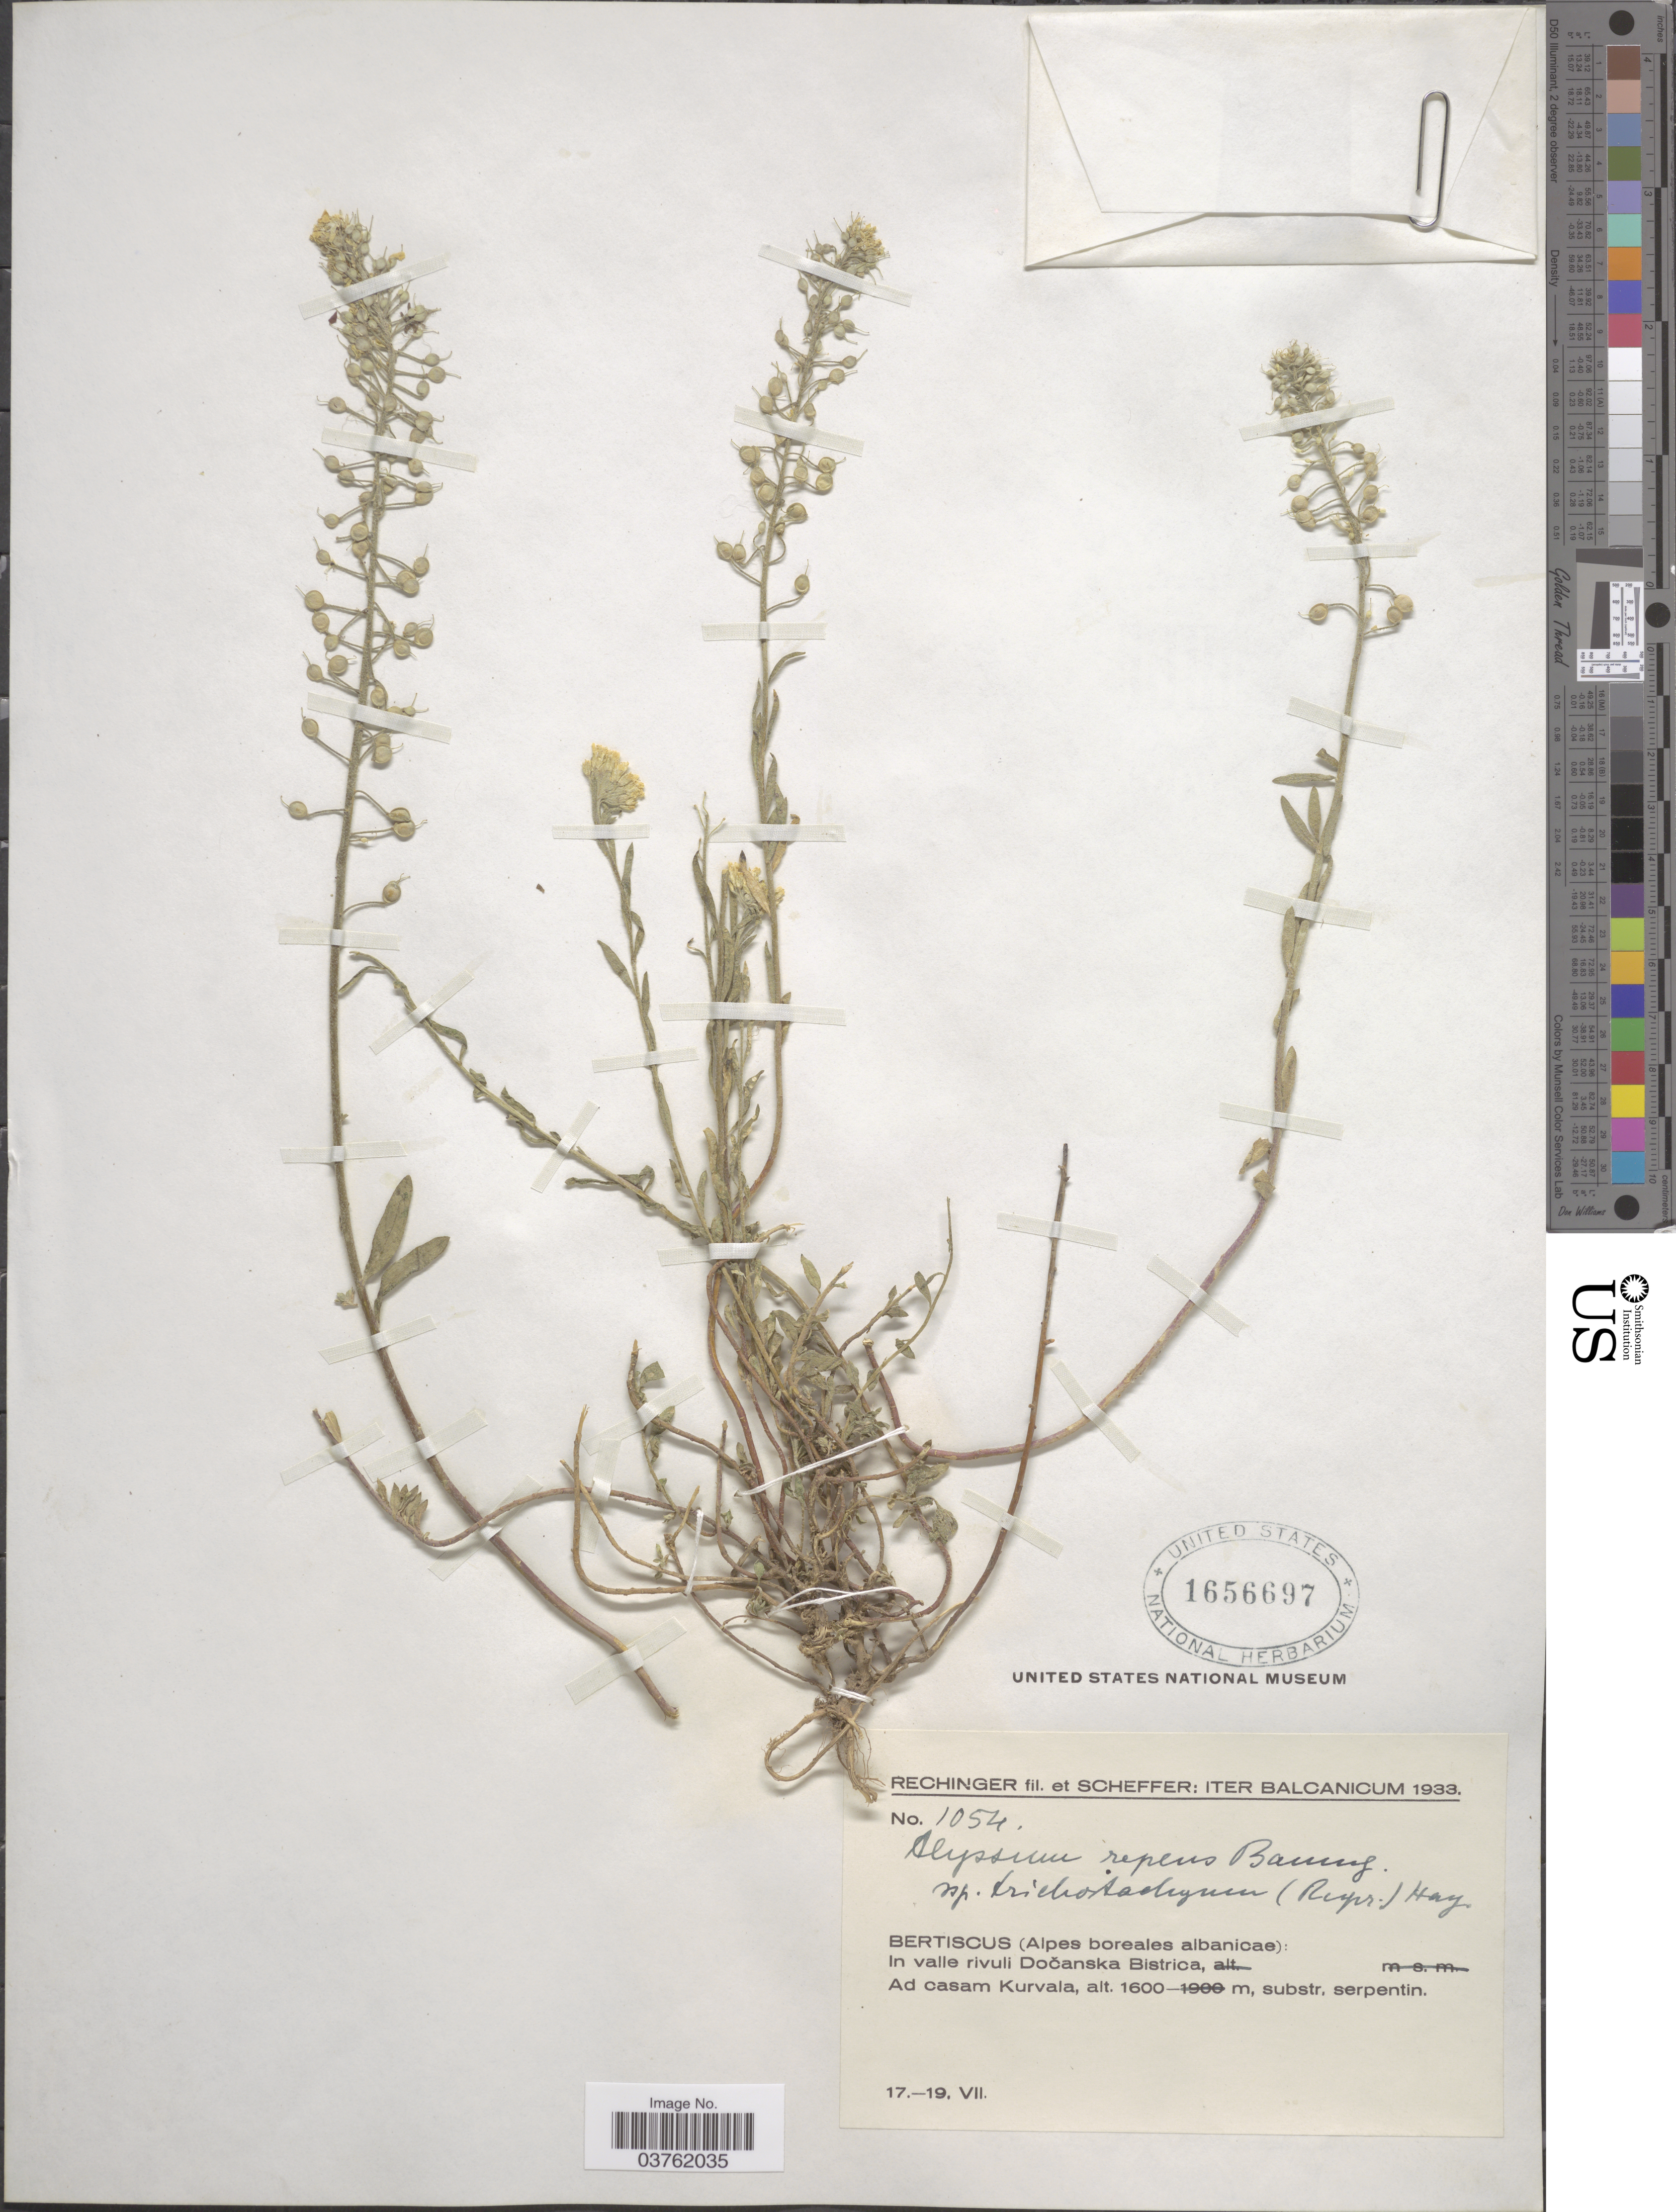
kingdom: Plantae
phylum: Tracheophyta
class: Magnoliopsida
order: Brassicales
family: Brassicaceae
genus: Alyssum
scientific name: Alyssum repens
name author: Baumg.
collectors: -- Rechinger & Scheffer, --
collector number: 1054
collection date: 1933-07-17/1933-07-19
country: Kosovo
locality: Iter Balcanicum. Bertiscus (Alpes boreales albanicae): In valle rivuli Dočanska Bistrica. Ad casam Kurvala.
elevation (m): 1600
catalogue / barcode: US 1656697